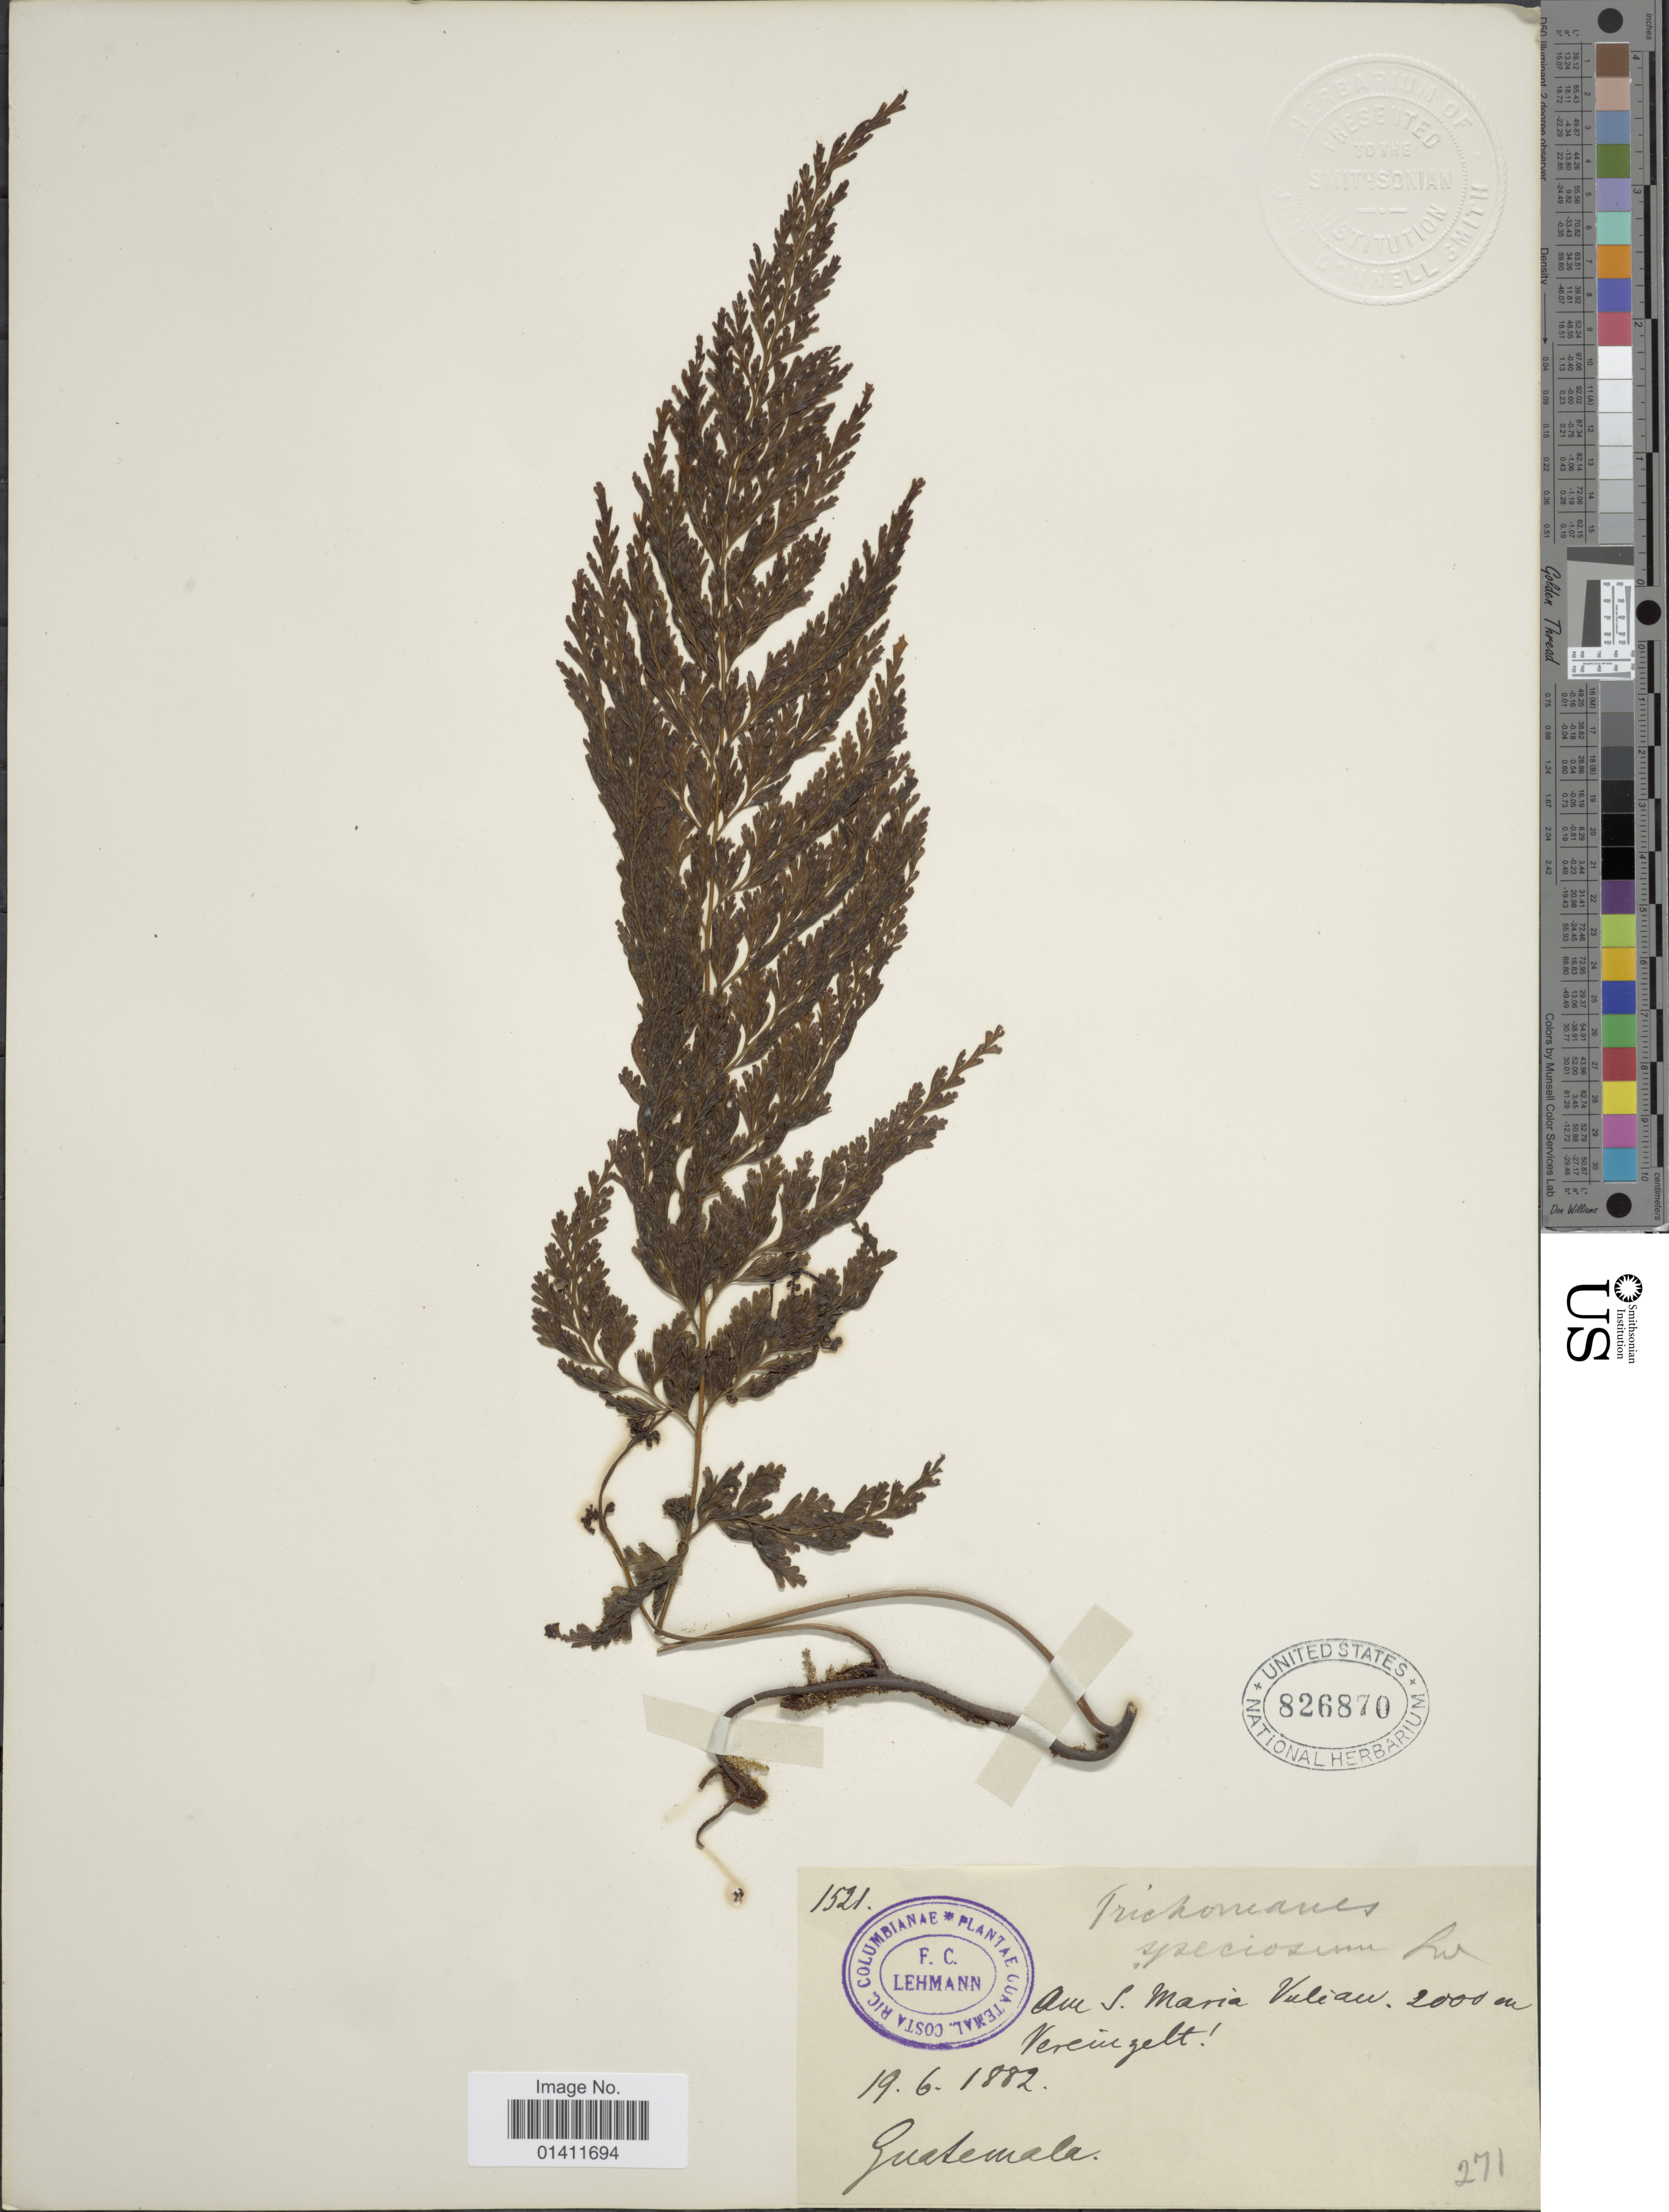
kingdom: Plantae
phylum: Tracheophyta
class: Polypodiopsida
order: Hymenophyllales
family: Hymenophyllaceae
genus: Vandenboschia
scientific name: Vandenboschia radicans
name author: (Sw.) Copel.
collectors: F. C. Lehmann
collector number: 1521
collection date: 1882-06-19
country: Guatemala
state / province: Quetzaltenango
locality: Am S. María Vulcan (Volcano).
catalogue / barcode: US 826870